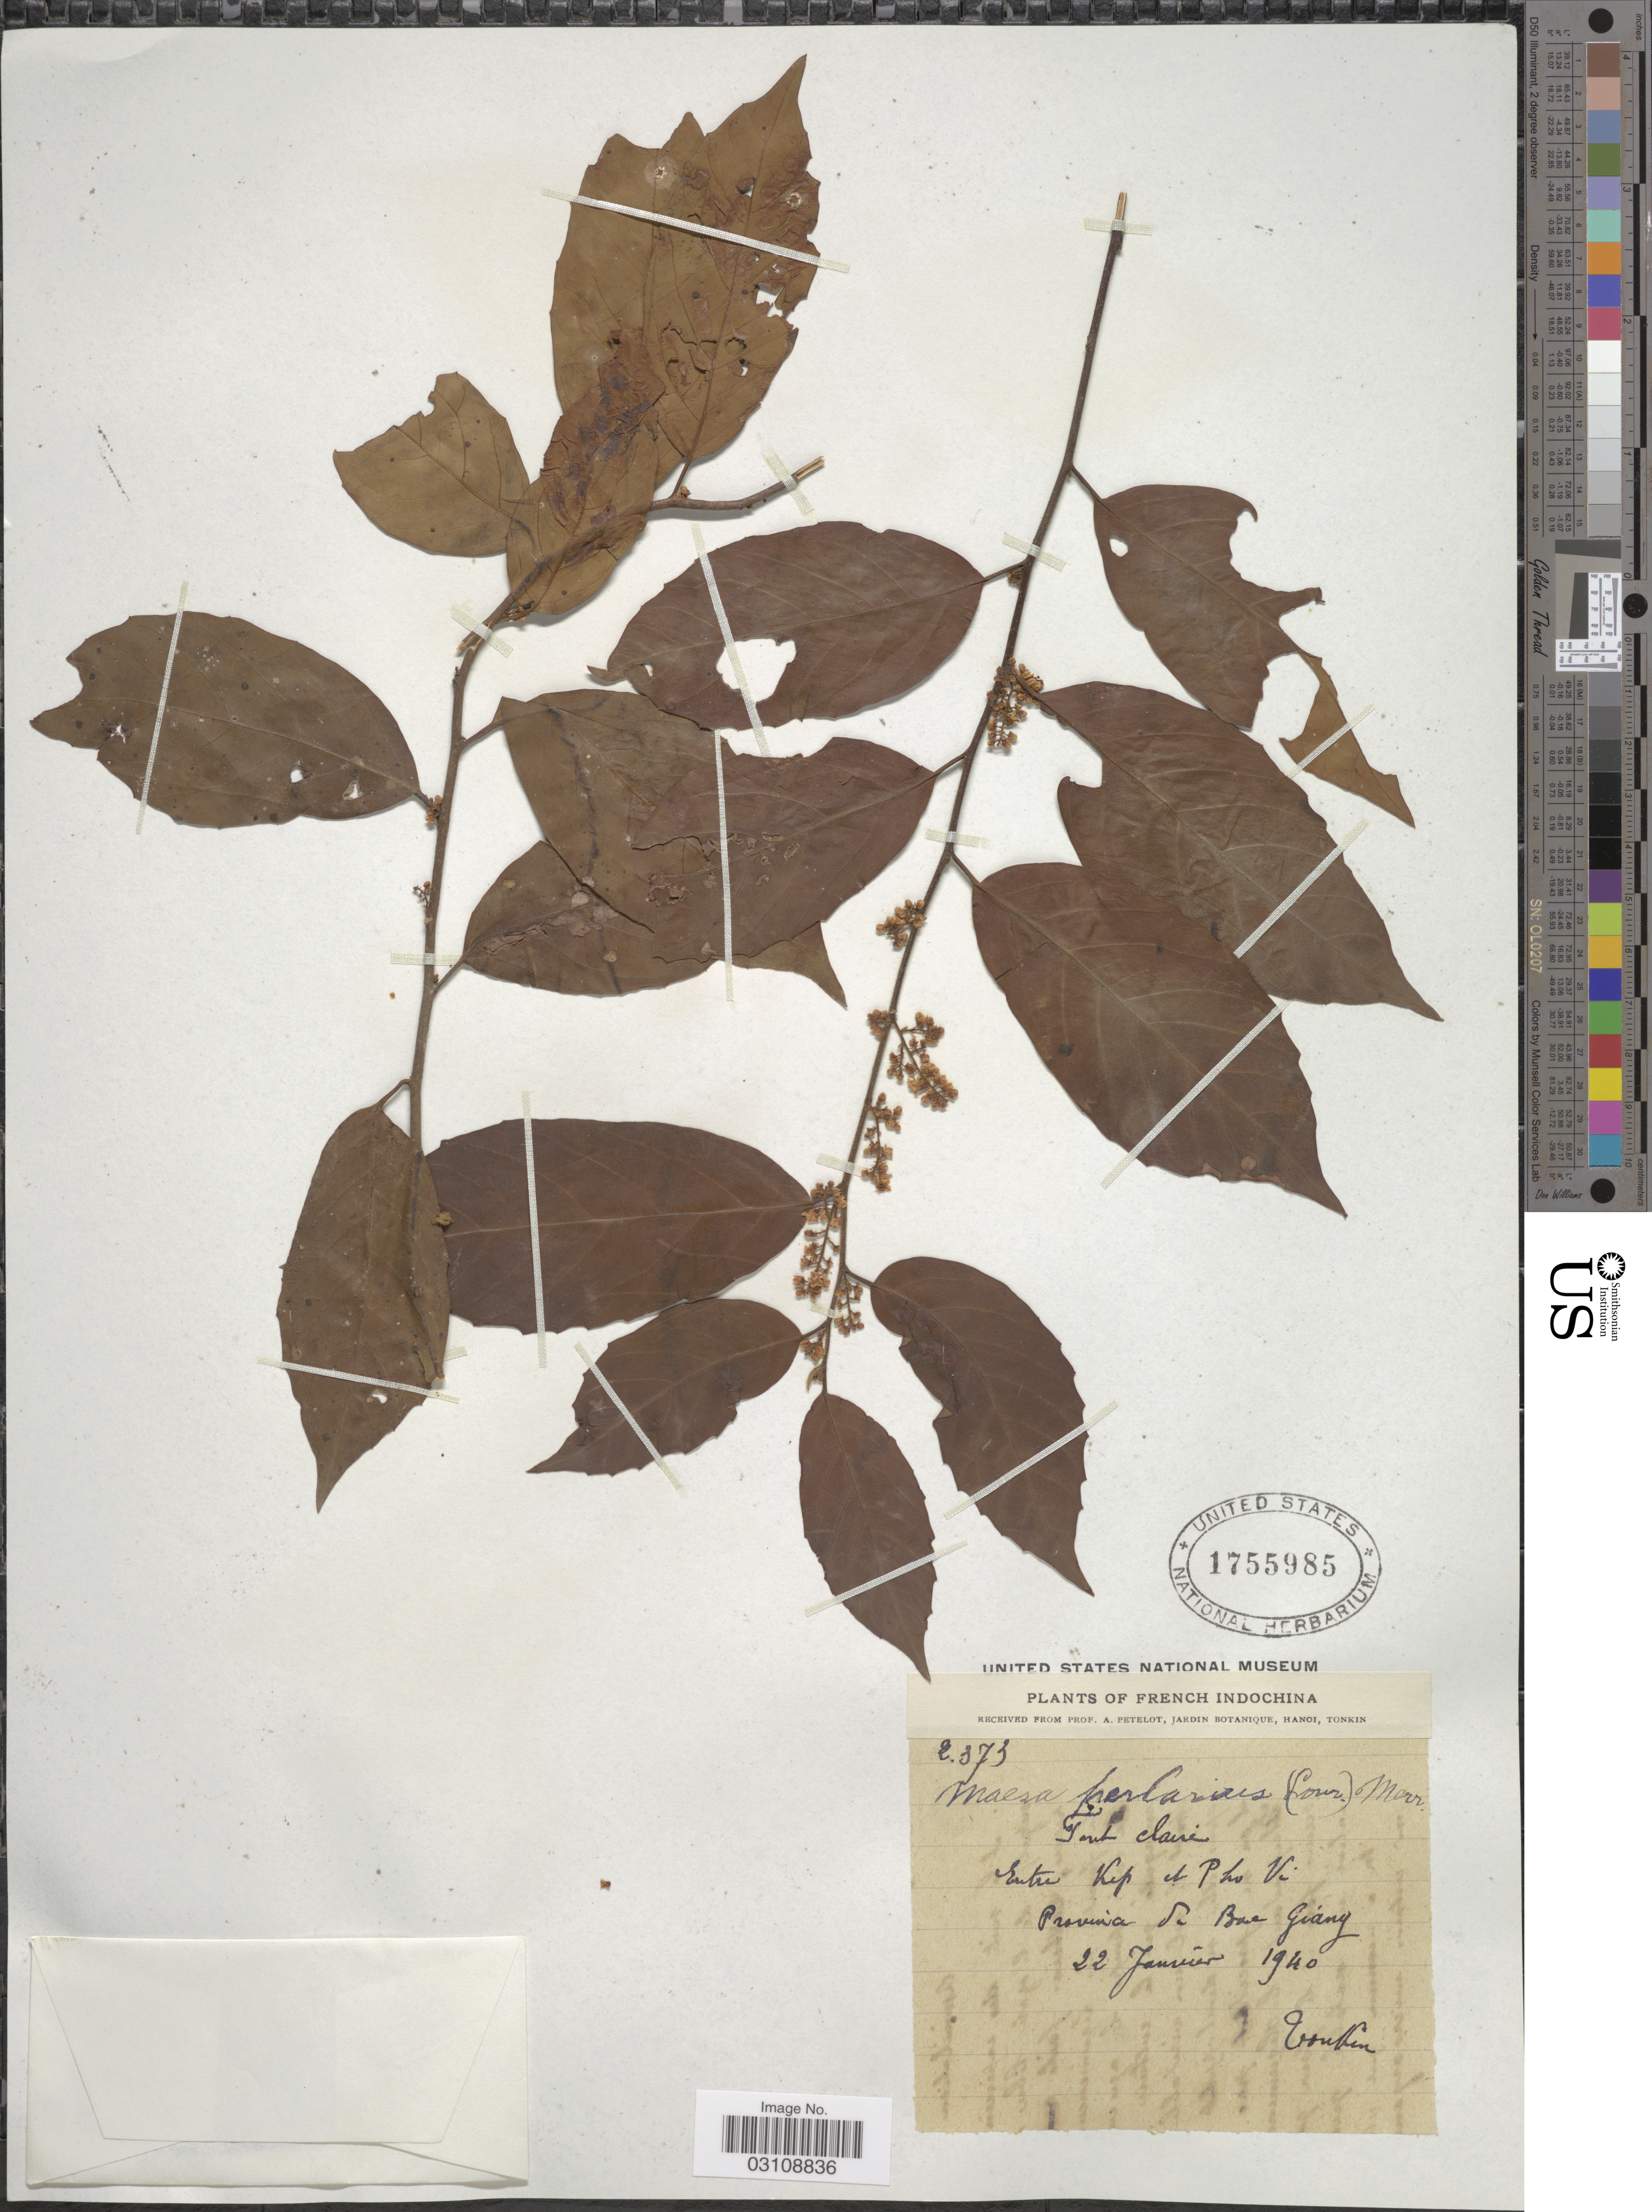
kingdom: Plantae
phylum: Tracheophyta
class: Magnoliopsida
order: Ericales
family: Primulaceae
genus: Maesa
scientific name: Maesa perlaria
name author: (Lour.) Merr.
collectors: A. Petelot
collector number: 2373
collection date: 1940-01-22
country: Vietnam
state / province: Bac Giang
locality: French Indochina. Foret claire. Entre Kep et Pho Vi. Province de Bac Giang. Tonkin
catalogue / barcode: US 1755985